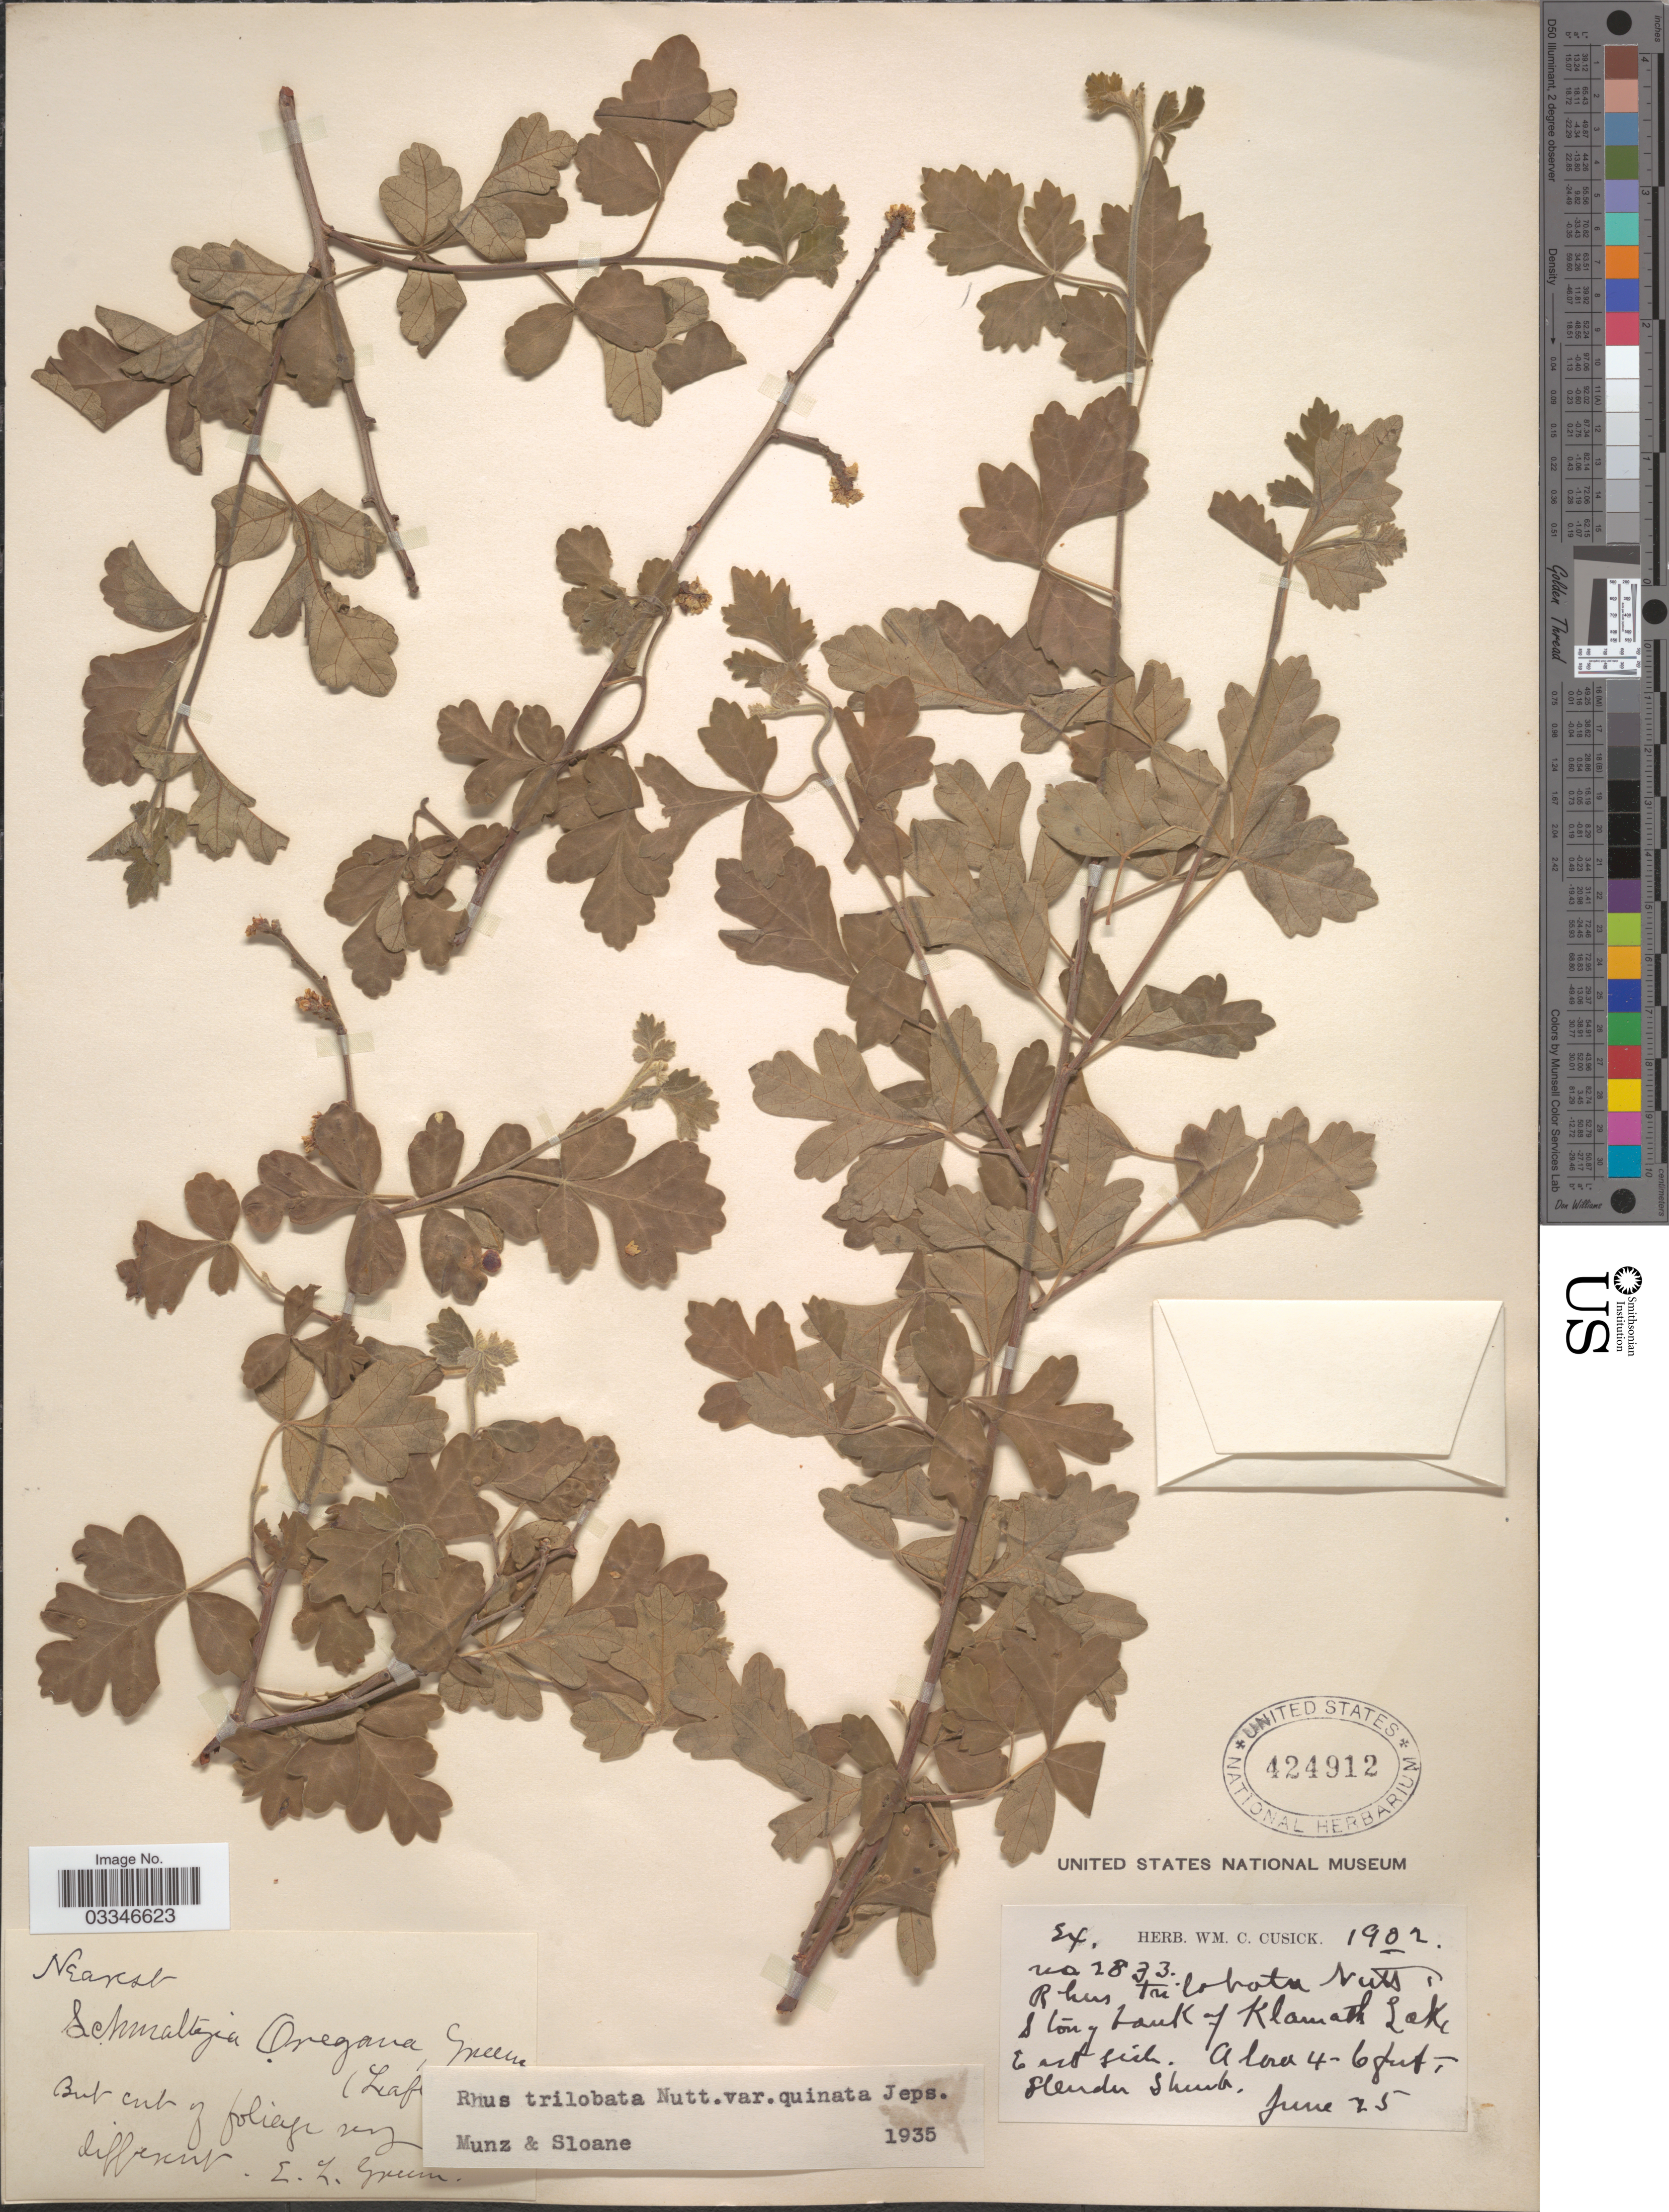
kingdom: Plantae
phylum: Tracheophyta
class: Magnoliopsida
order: Sapindales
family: Anacardiaceae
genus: Rhus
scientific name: Rhus trilobata var. quinata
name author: Jeps.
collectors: E. L. Greene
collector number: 2833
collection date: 1902-06-25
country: United States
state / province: Oregon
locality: Along bank of Klamath Lake, East side.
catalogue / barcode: US 424912